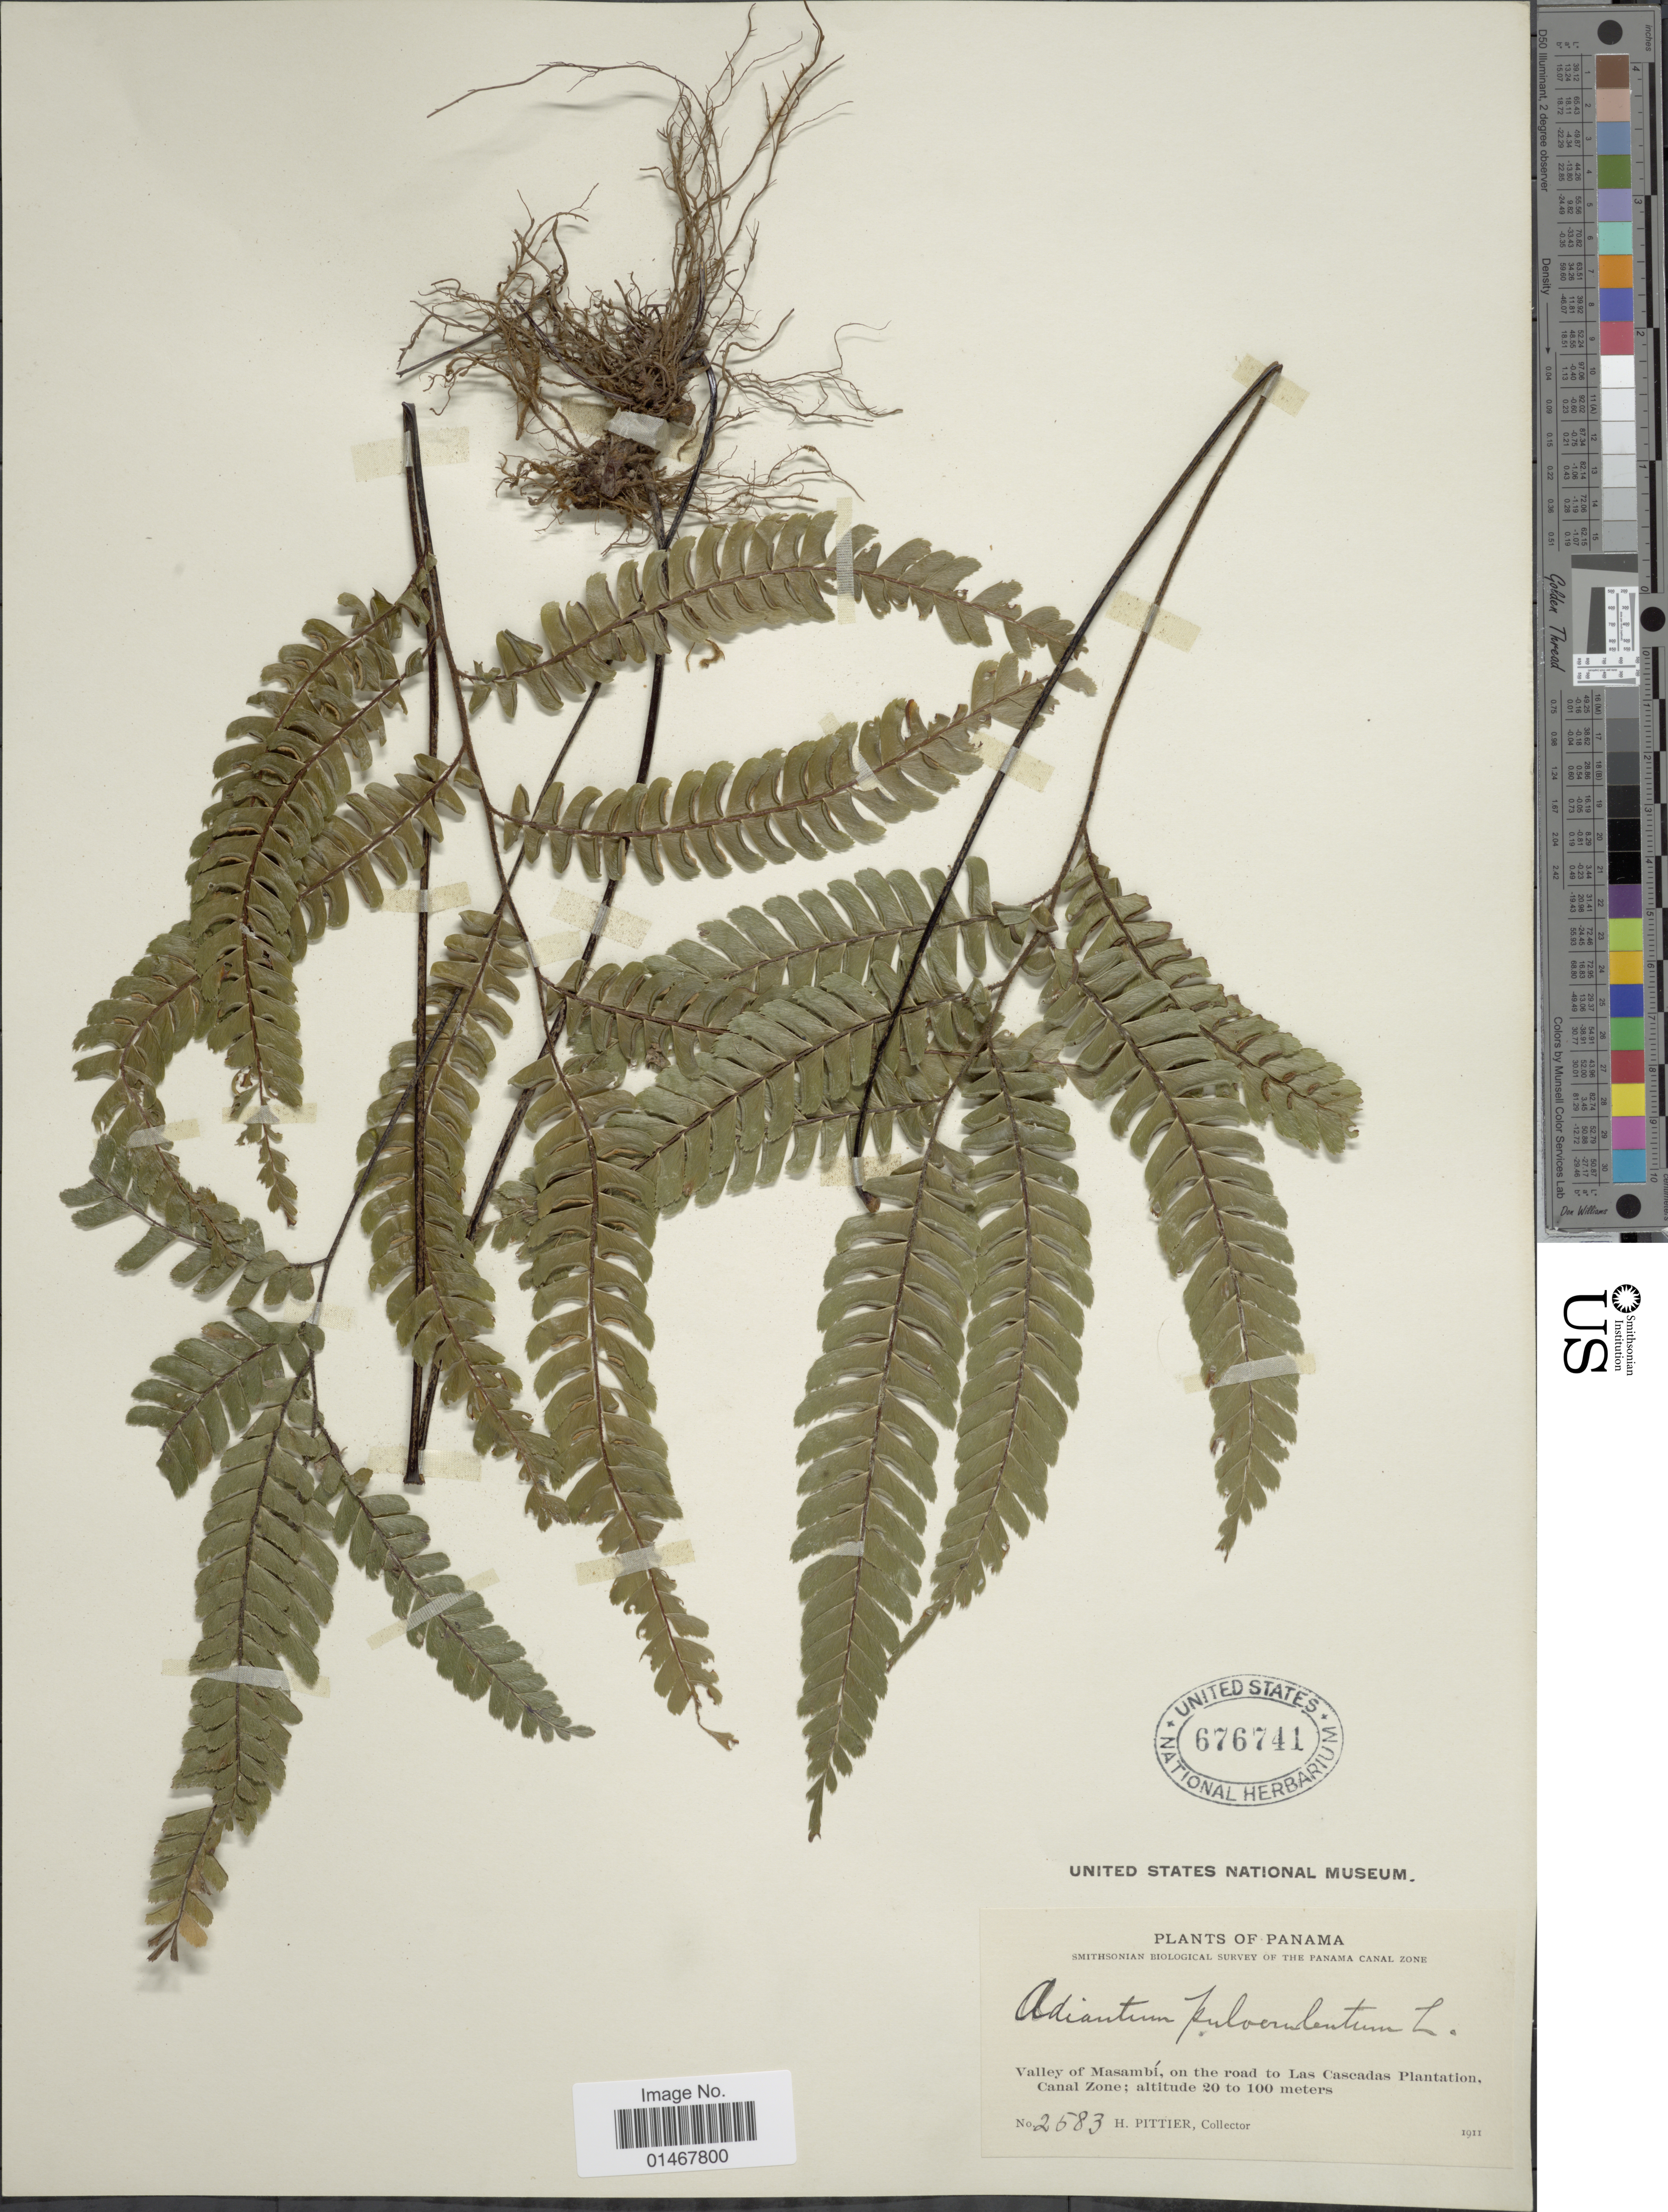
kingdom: Plantae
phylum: Tracheophyta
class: Polypodiopsida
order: Polypodiales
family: Pteridaceae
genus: Adiantum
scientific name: Adiantum pulverulentum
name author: L.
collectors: H. F. Pittier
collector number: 2583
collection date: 1911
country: Panama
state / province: Colón / Panamá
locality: Valley of Masambí, on the road to Las Cascadas Plantation Canal Zone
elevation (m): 20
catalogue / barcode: US 676741